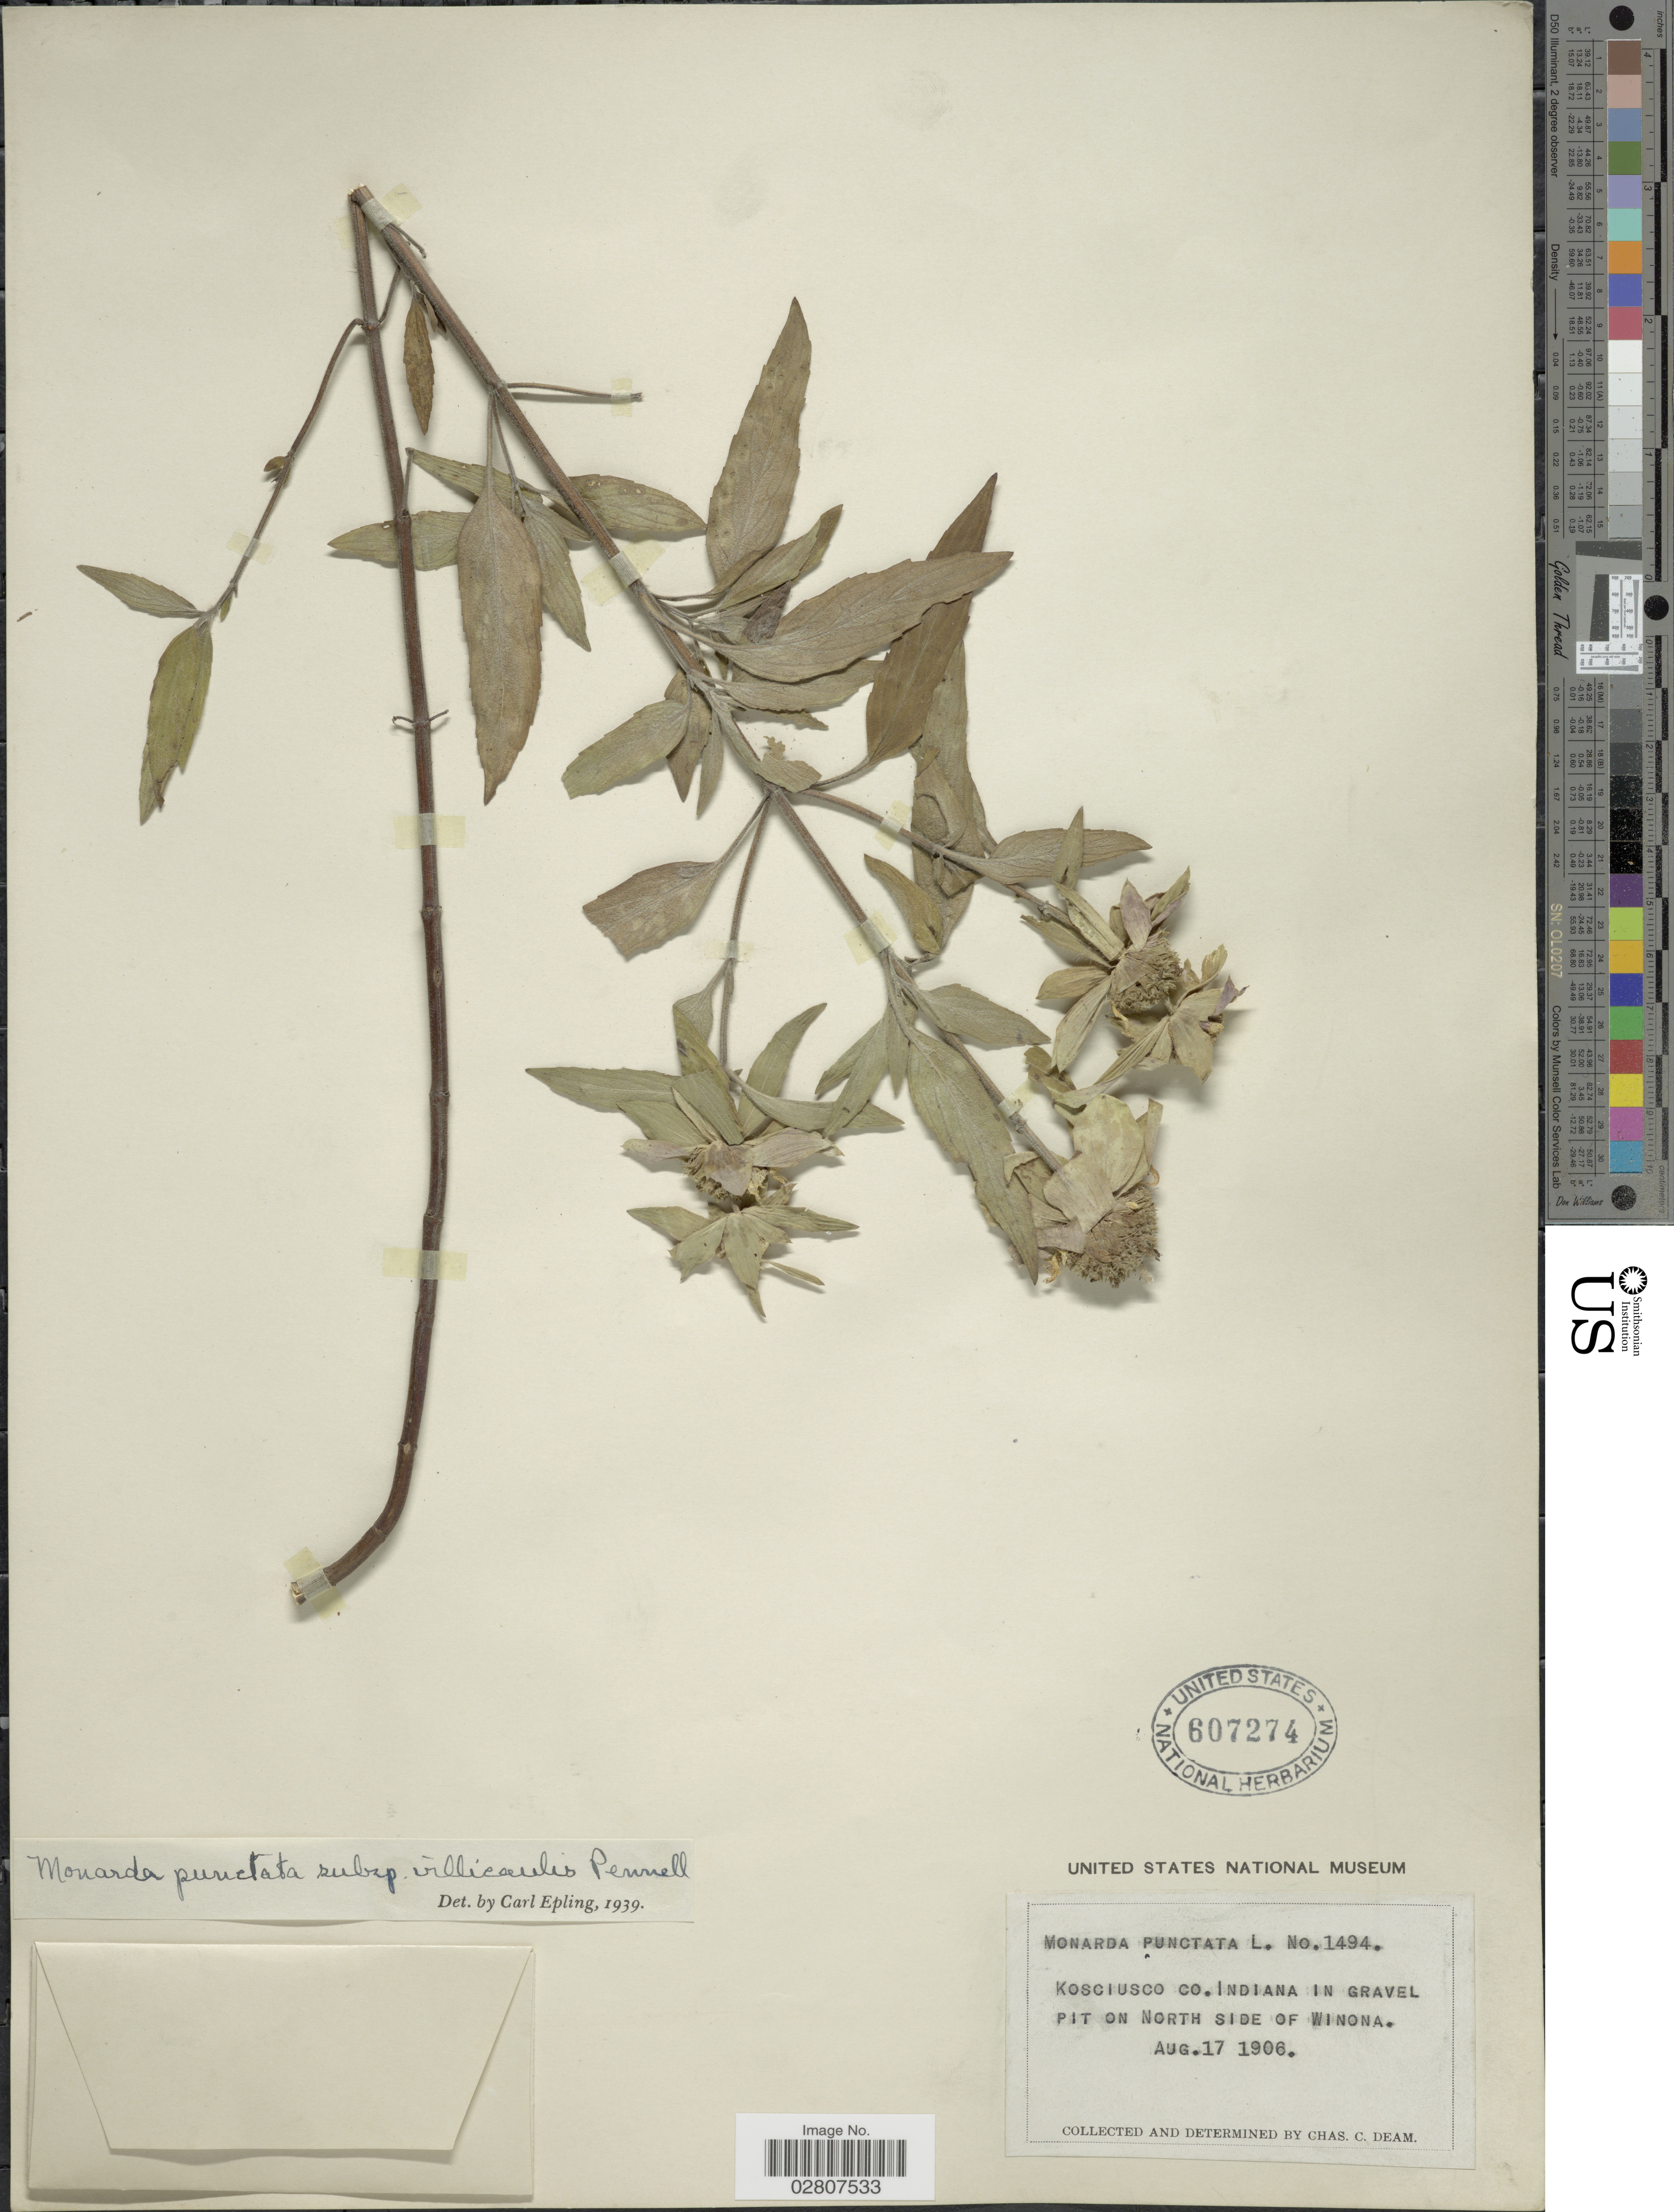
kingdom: Plantae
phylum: Tracheophyta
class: Magnoliopsida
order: Lamiales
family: Lamiaceae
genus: Monarda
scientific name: Monarda punctata var. villicaulis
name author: (Pennell) Shinners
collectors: C. C. Deam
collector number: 1494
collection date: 1906-08-17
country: United States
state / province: Indiana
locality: Kosciusco Co. Indiana in gravel pit on north side of Winona.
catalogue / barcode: US 607274